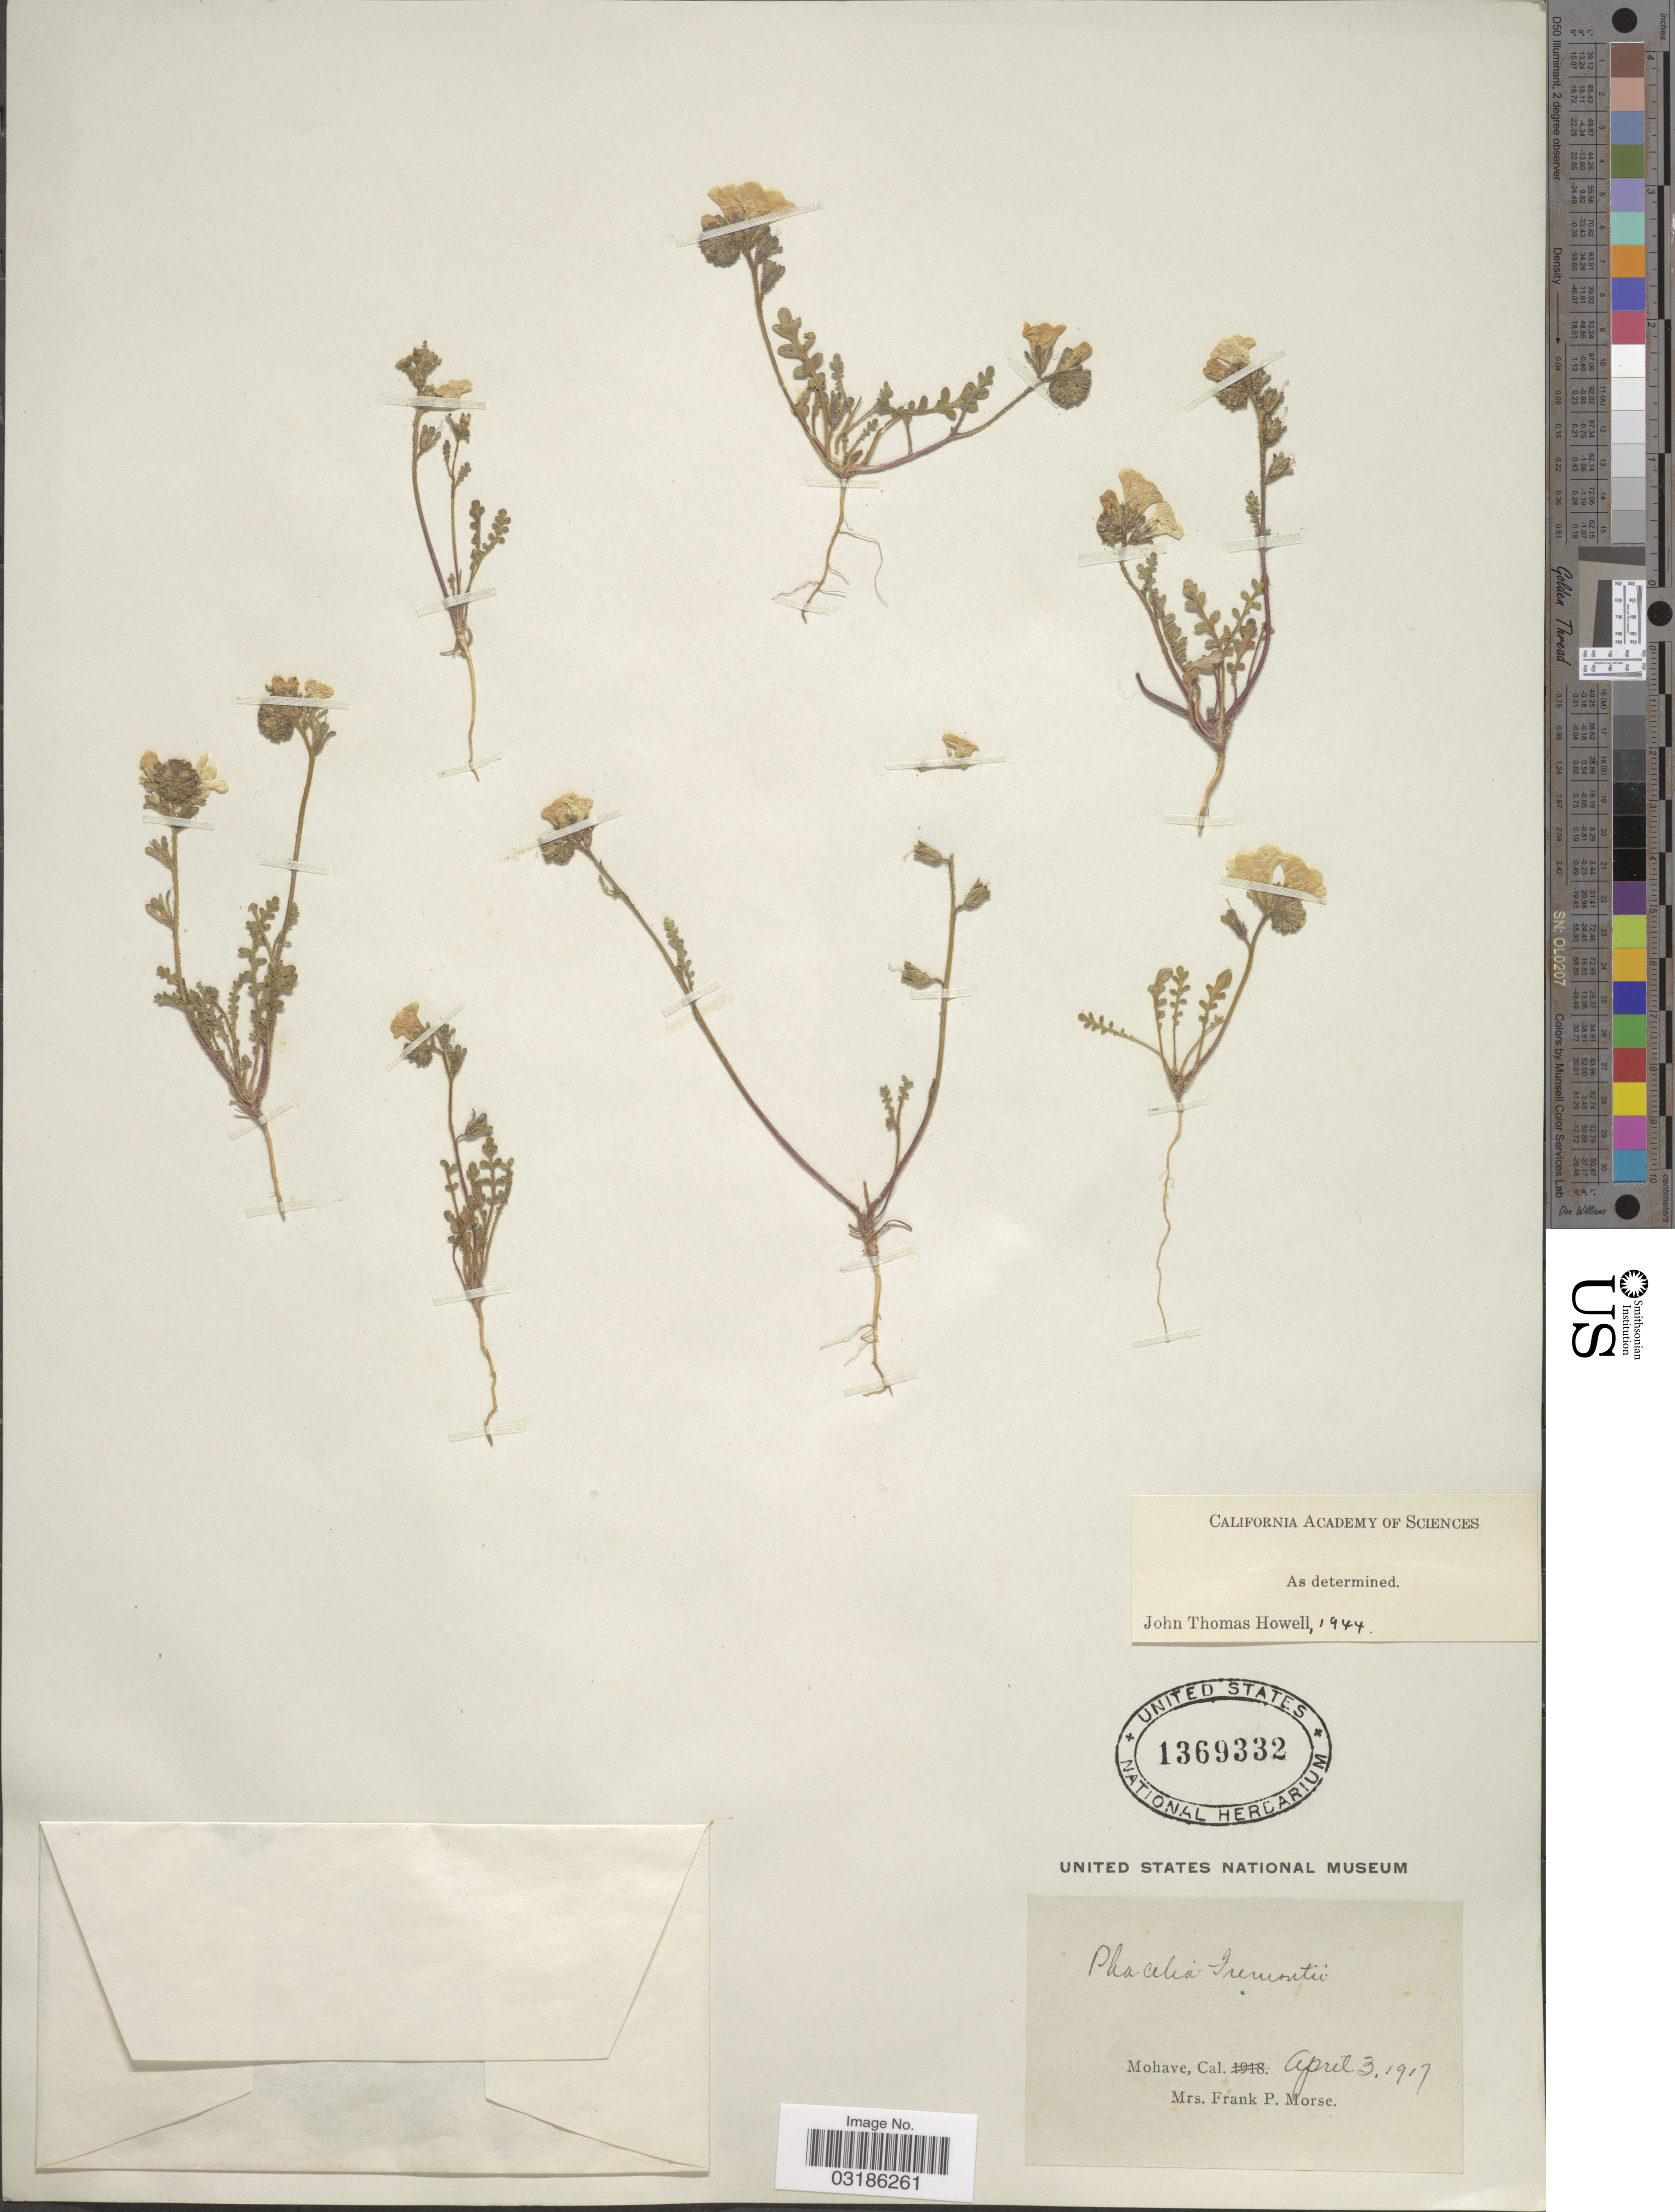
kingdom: Plantae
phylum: Tracheophyta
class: Magnoliopsida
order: Boraginales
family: Hydrophyllaceae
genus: Phacelia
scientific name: Phacelia fremontii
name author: Torr.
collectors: F. Morse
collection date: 1917-04-03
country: United States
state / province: California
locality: Mohave.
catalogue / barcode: US 1369332